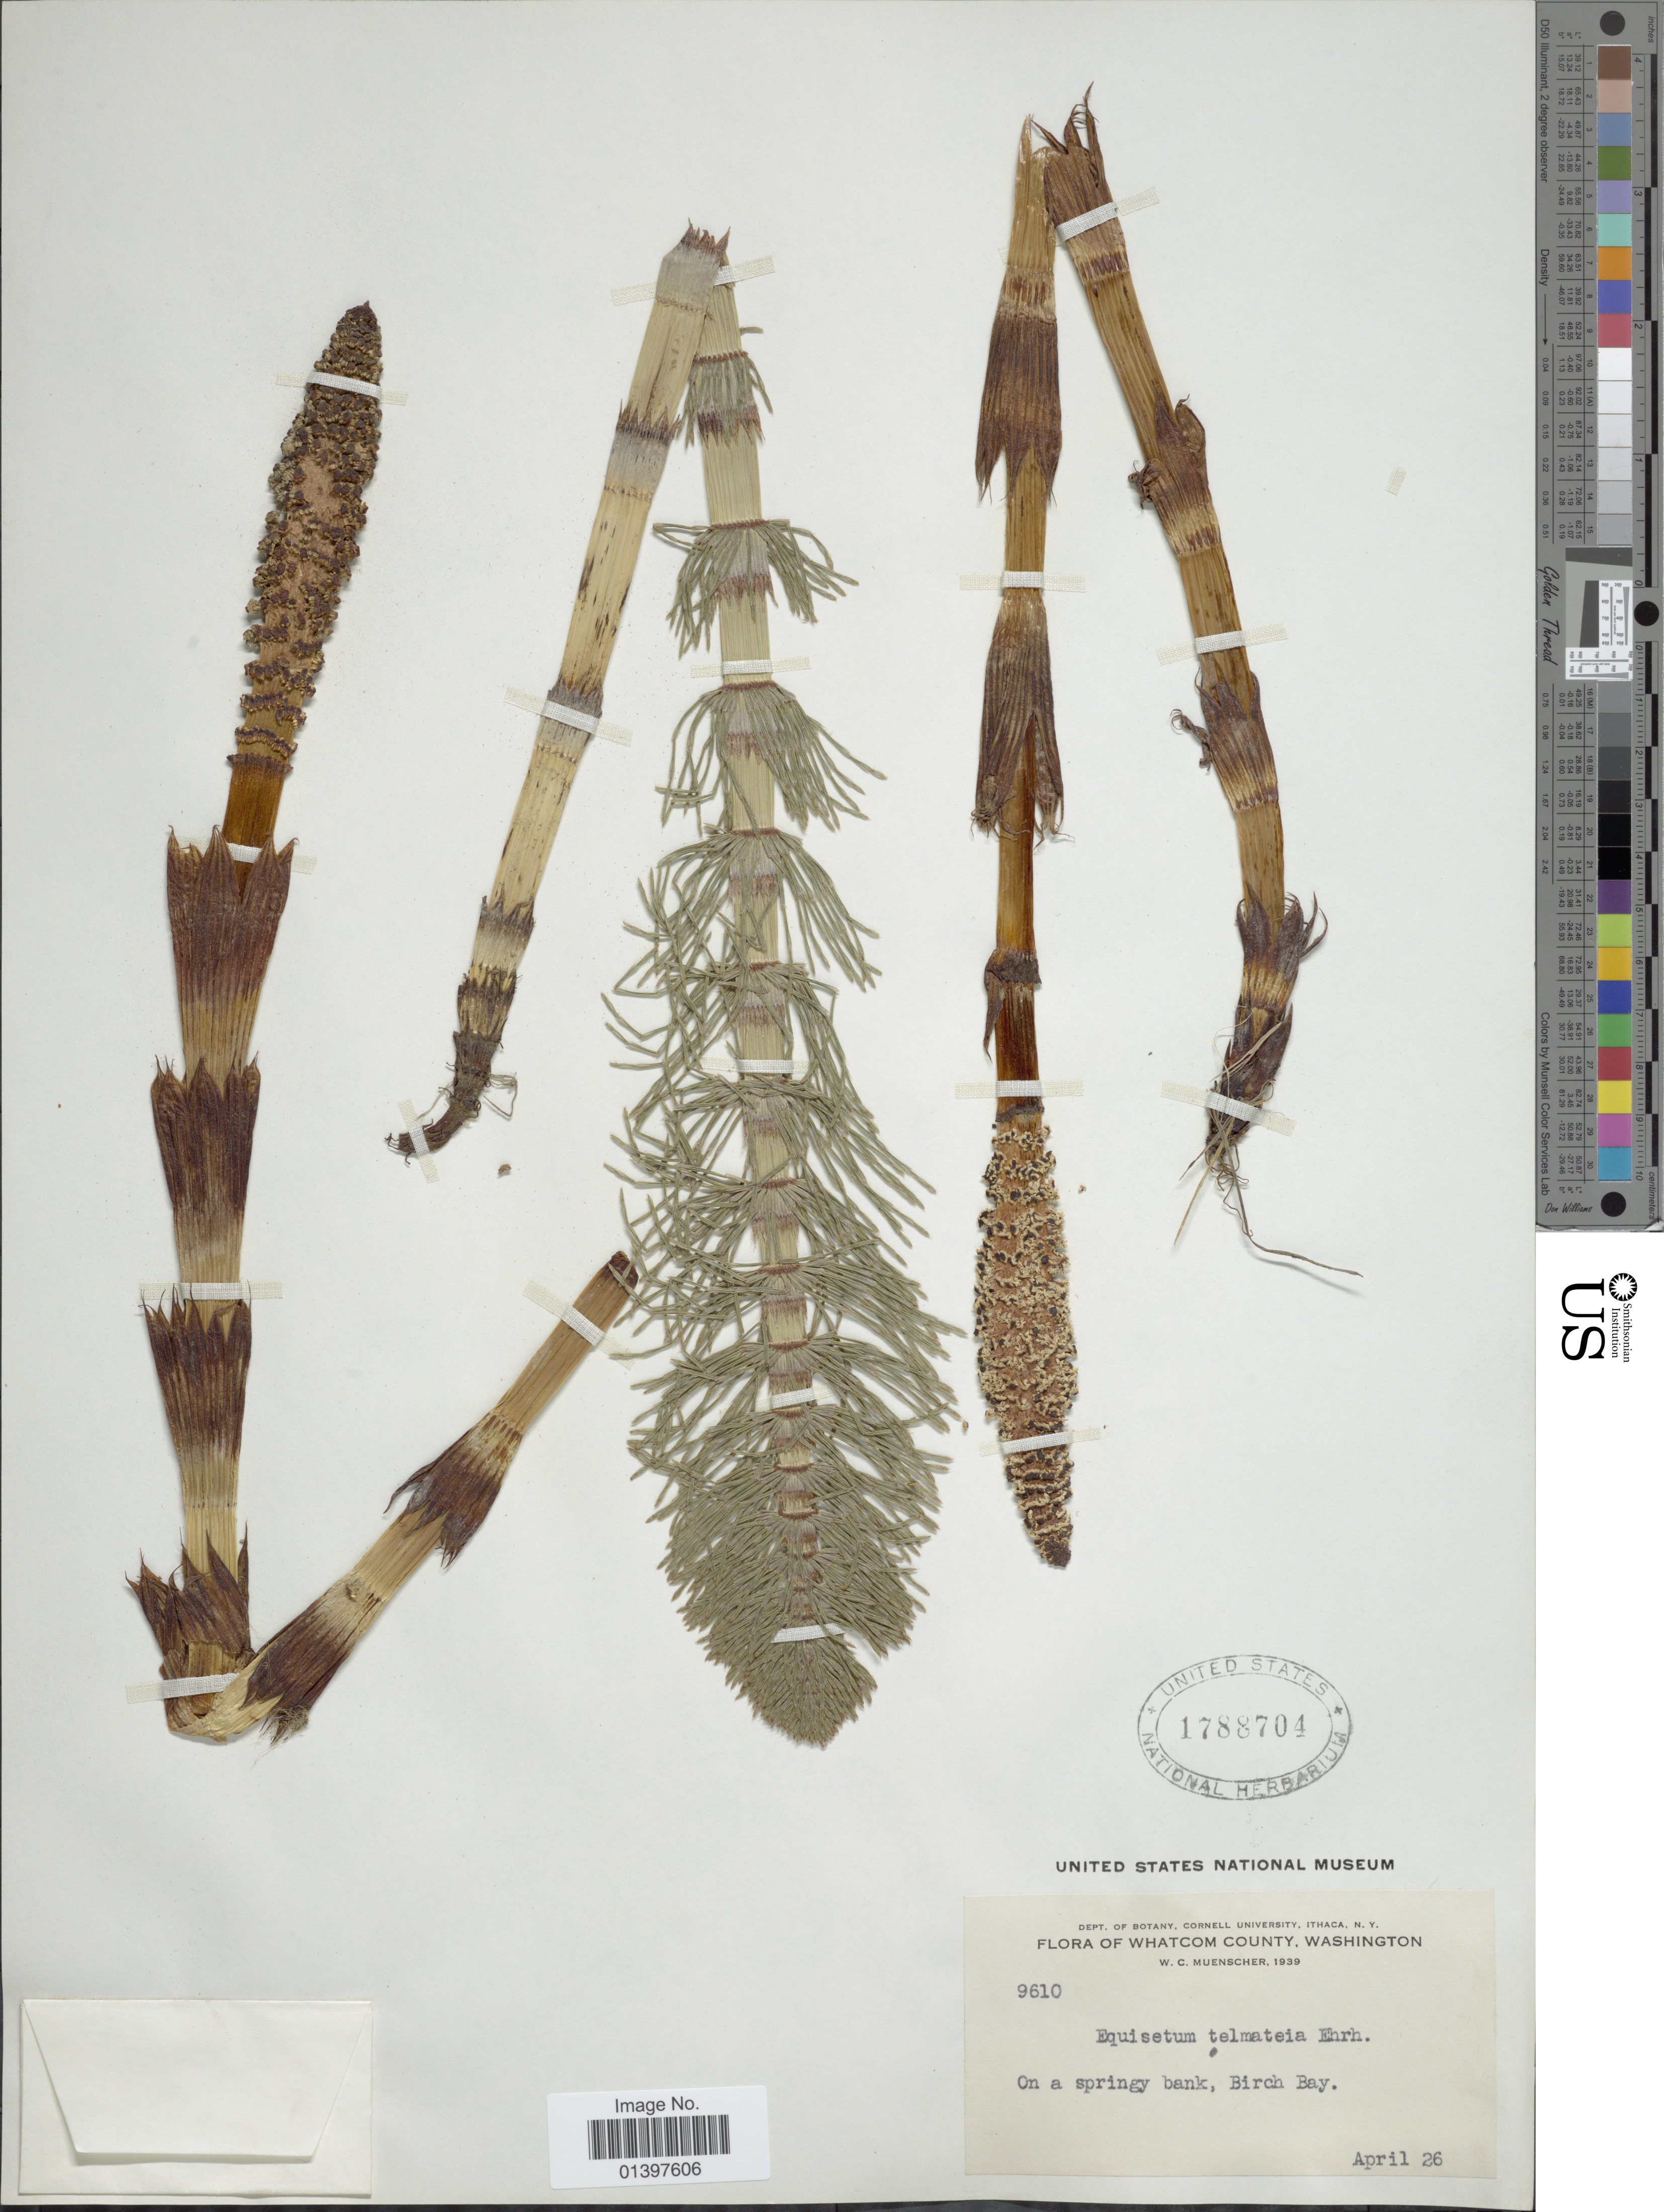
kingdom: Plantae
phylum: Tracheophyta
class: Polypodiopsida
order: Equisetales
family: Equisetaceae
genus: Equisetum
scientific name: Equisetum telmateia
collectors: W. Muenscher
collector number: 9610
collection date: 1939-04-26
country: United States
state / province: Washington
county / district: Whatcom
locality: Whatcom County, on a springy bank, Birch Bay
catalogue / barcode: US 1788704